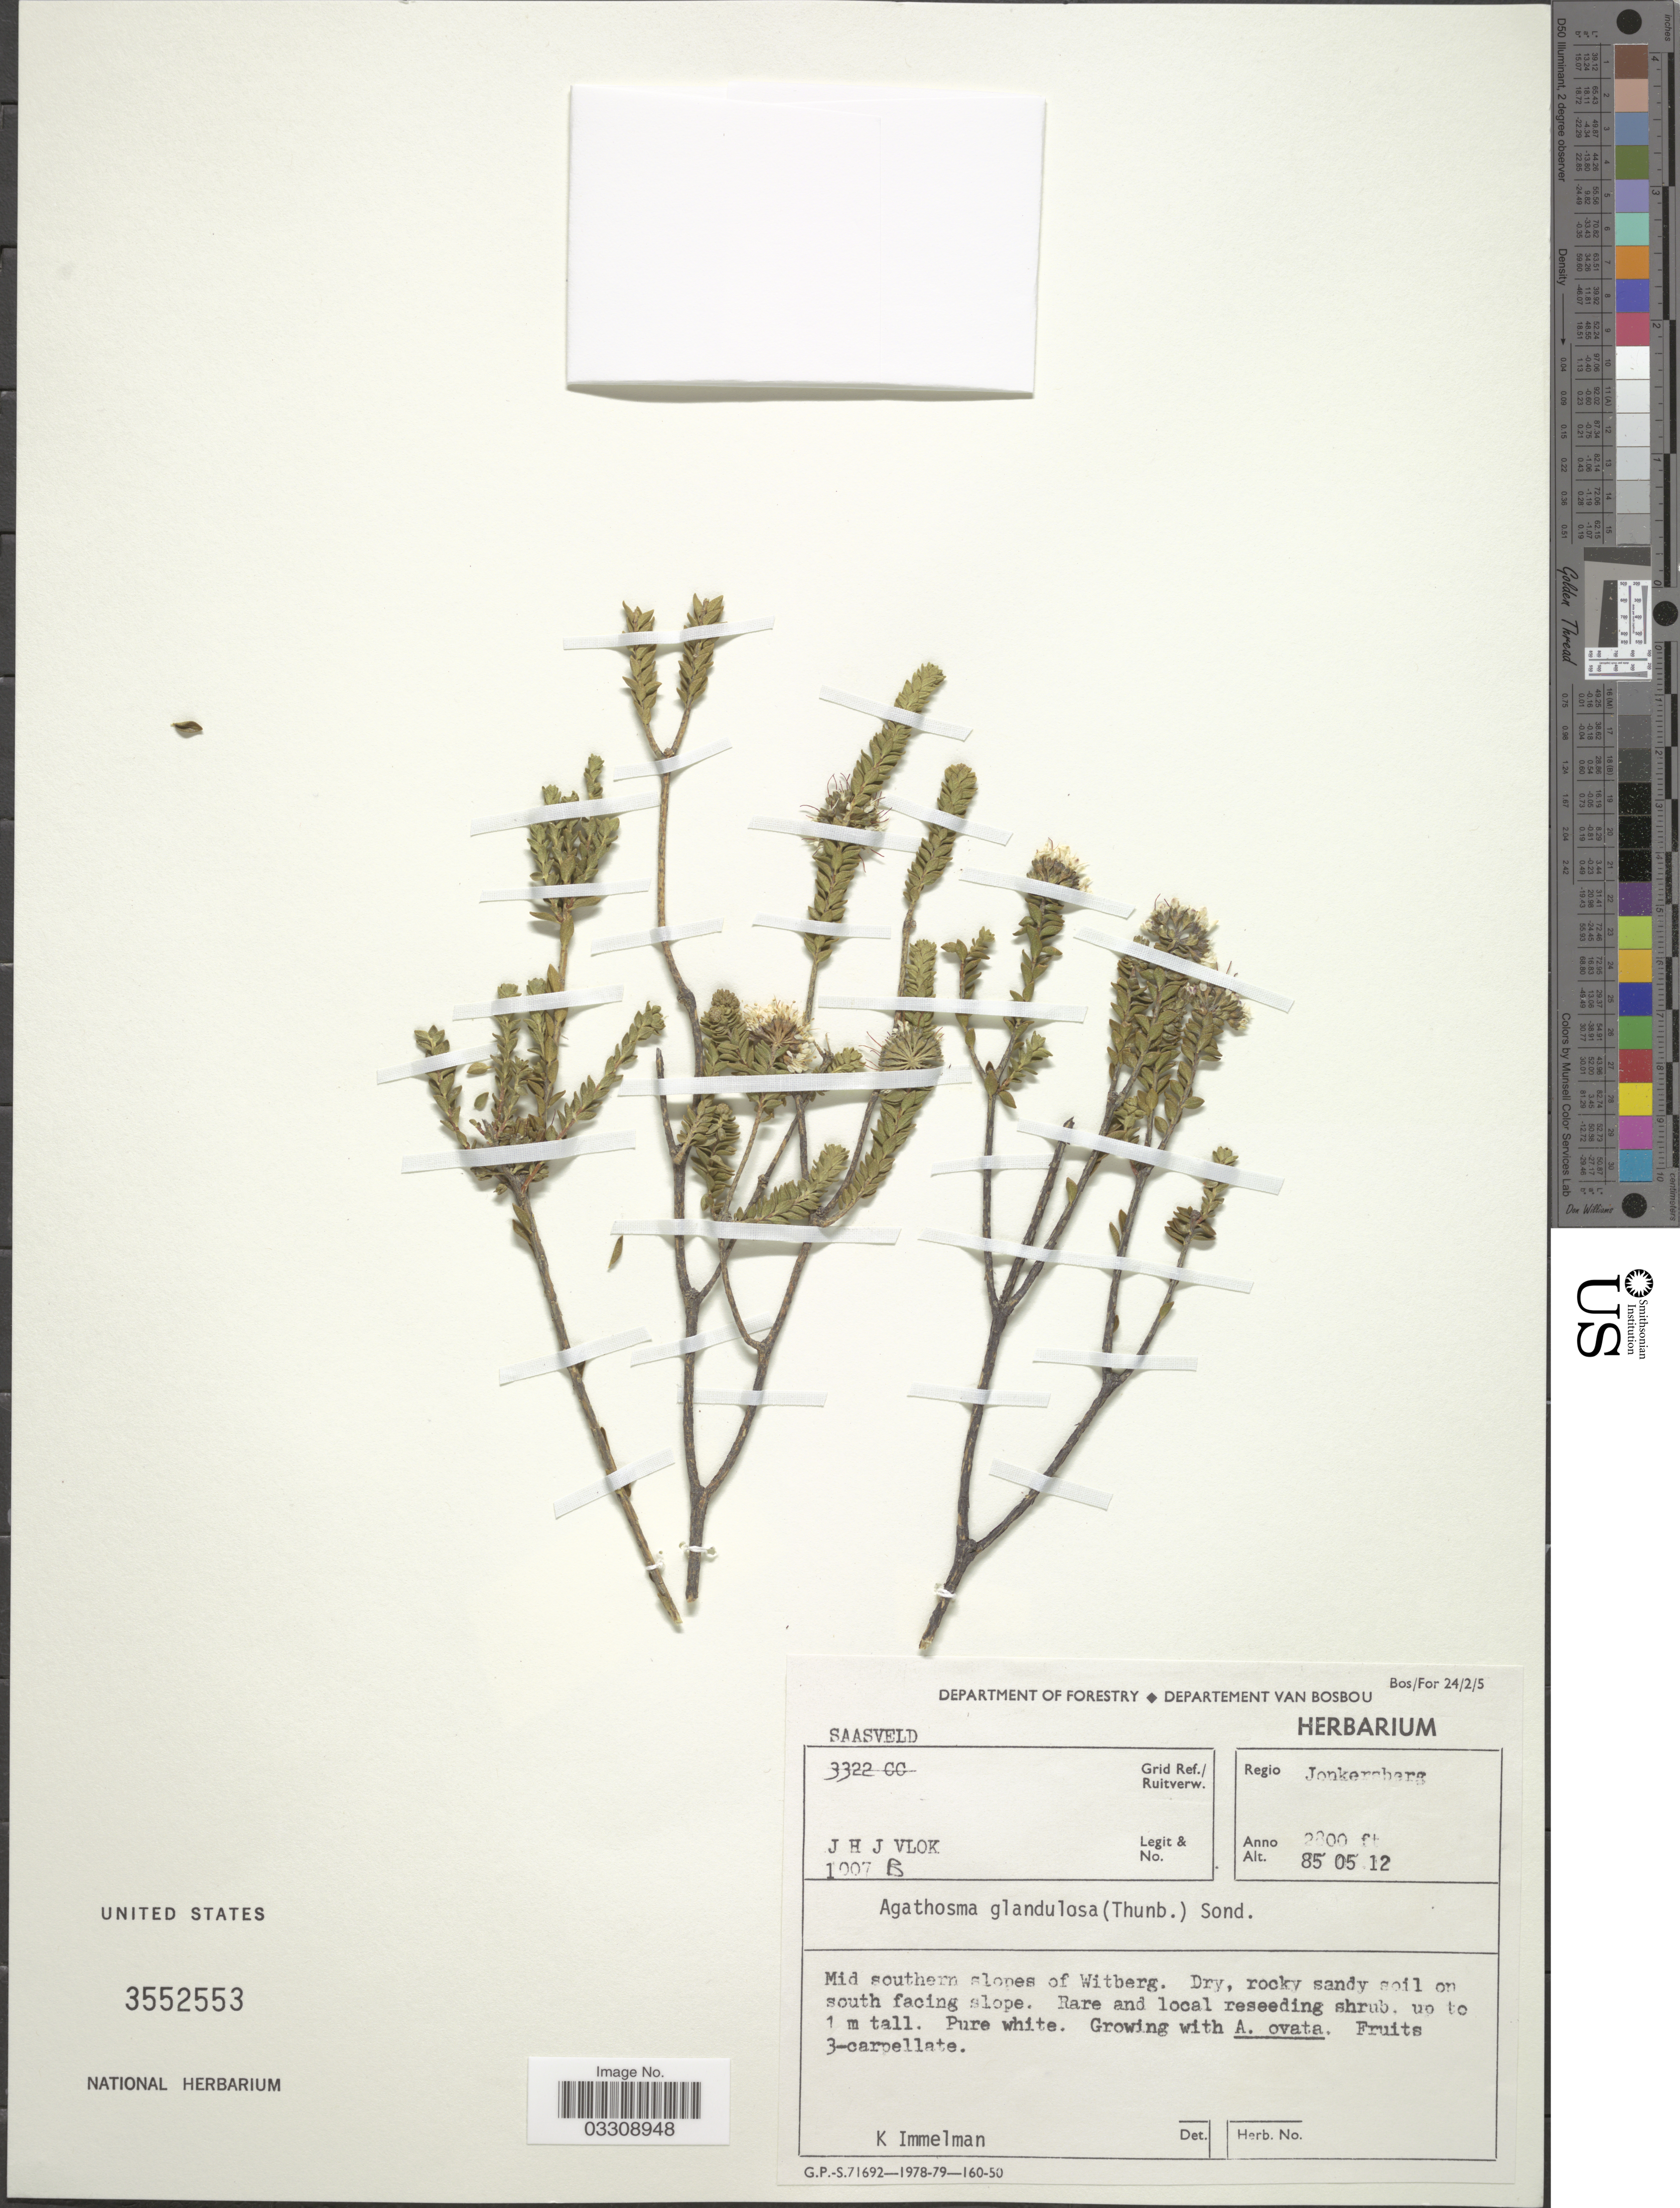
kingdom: Plantae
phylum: Tracheophyta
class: Magnoliopsida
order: Sapindales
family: Rutaceae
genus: Agathosma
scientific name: Agathosma glandulosa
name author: (Thunb.) Sond.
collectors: J. H. J. Vlok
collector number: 1007B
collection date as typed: Transcribed d/m/y: 12/5/85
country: South Africa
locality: Saasveld Grid Ref./Ruitverw., Regio Jonkersberg, Mid southern slopes of Witberg.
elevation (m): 853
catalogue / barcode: US 3552553